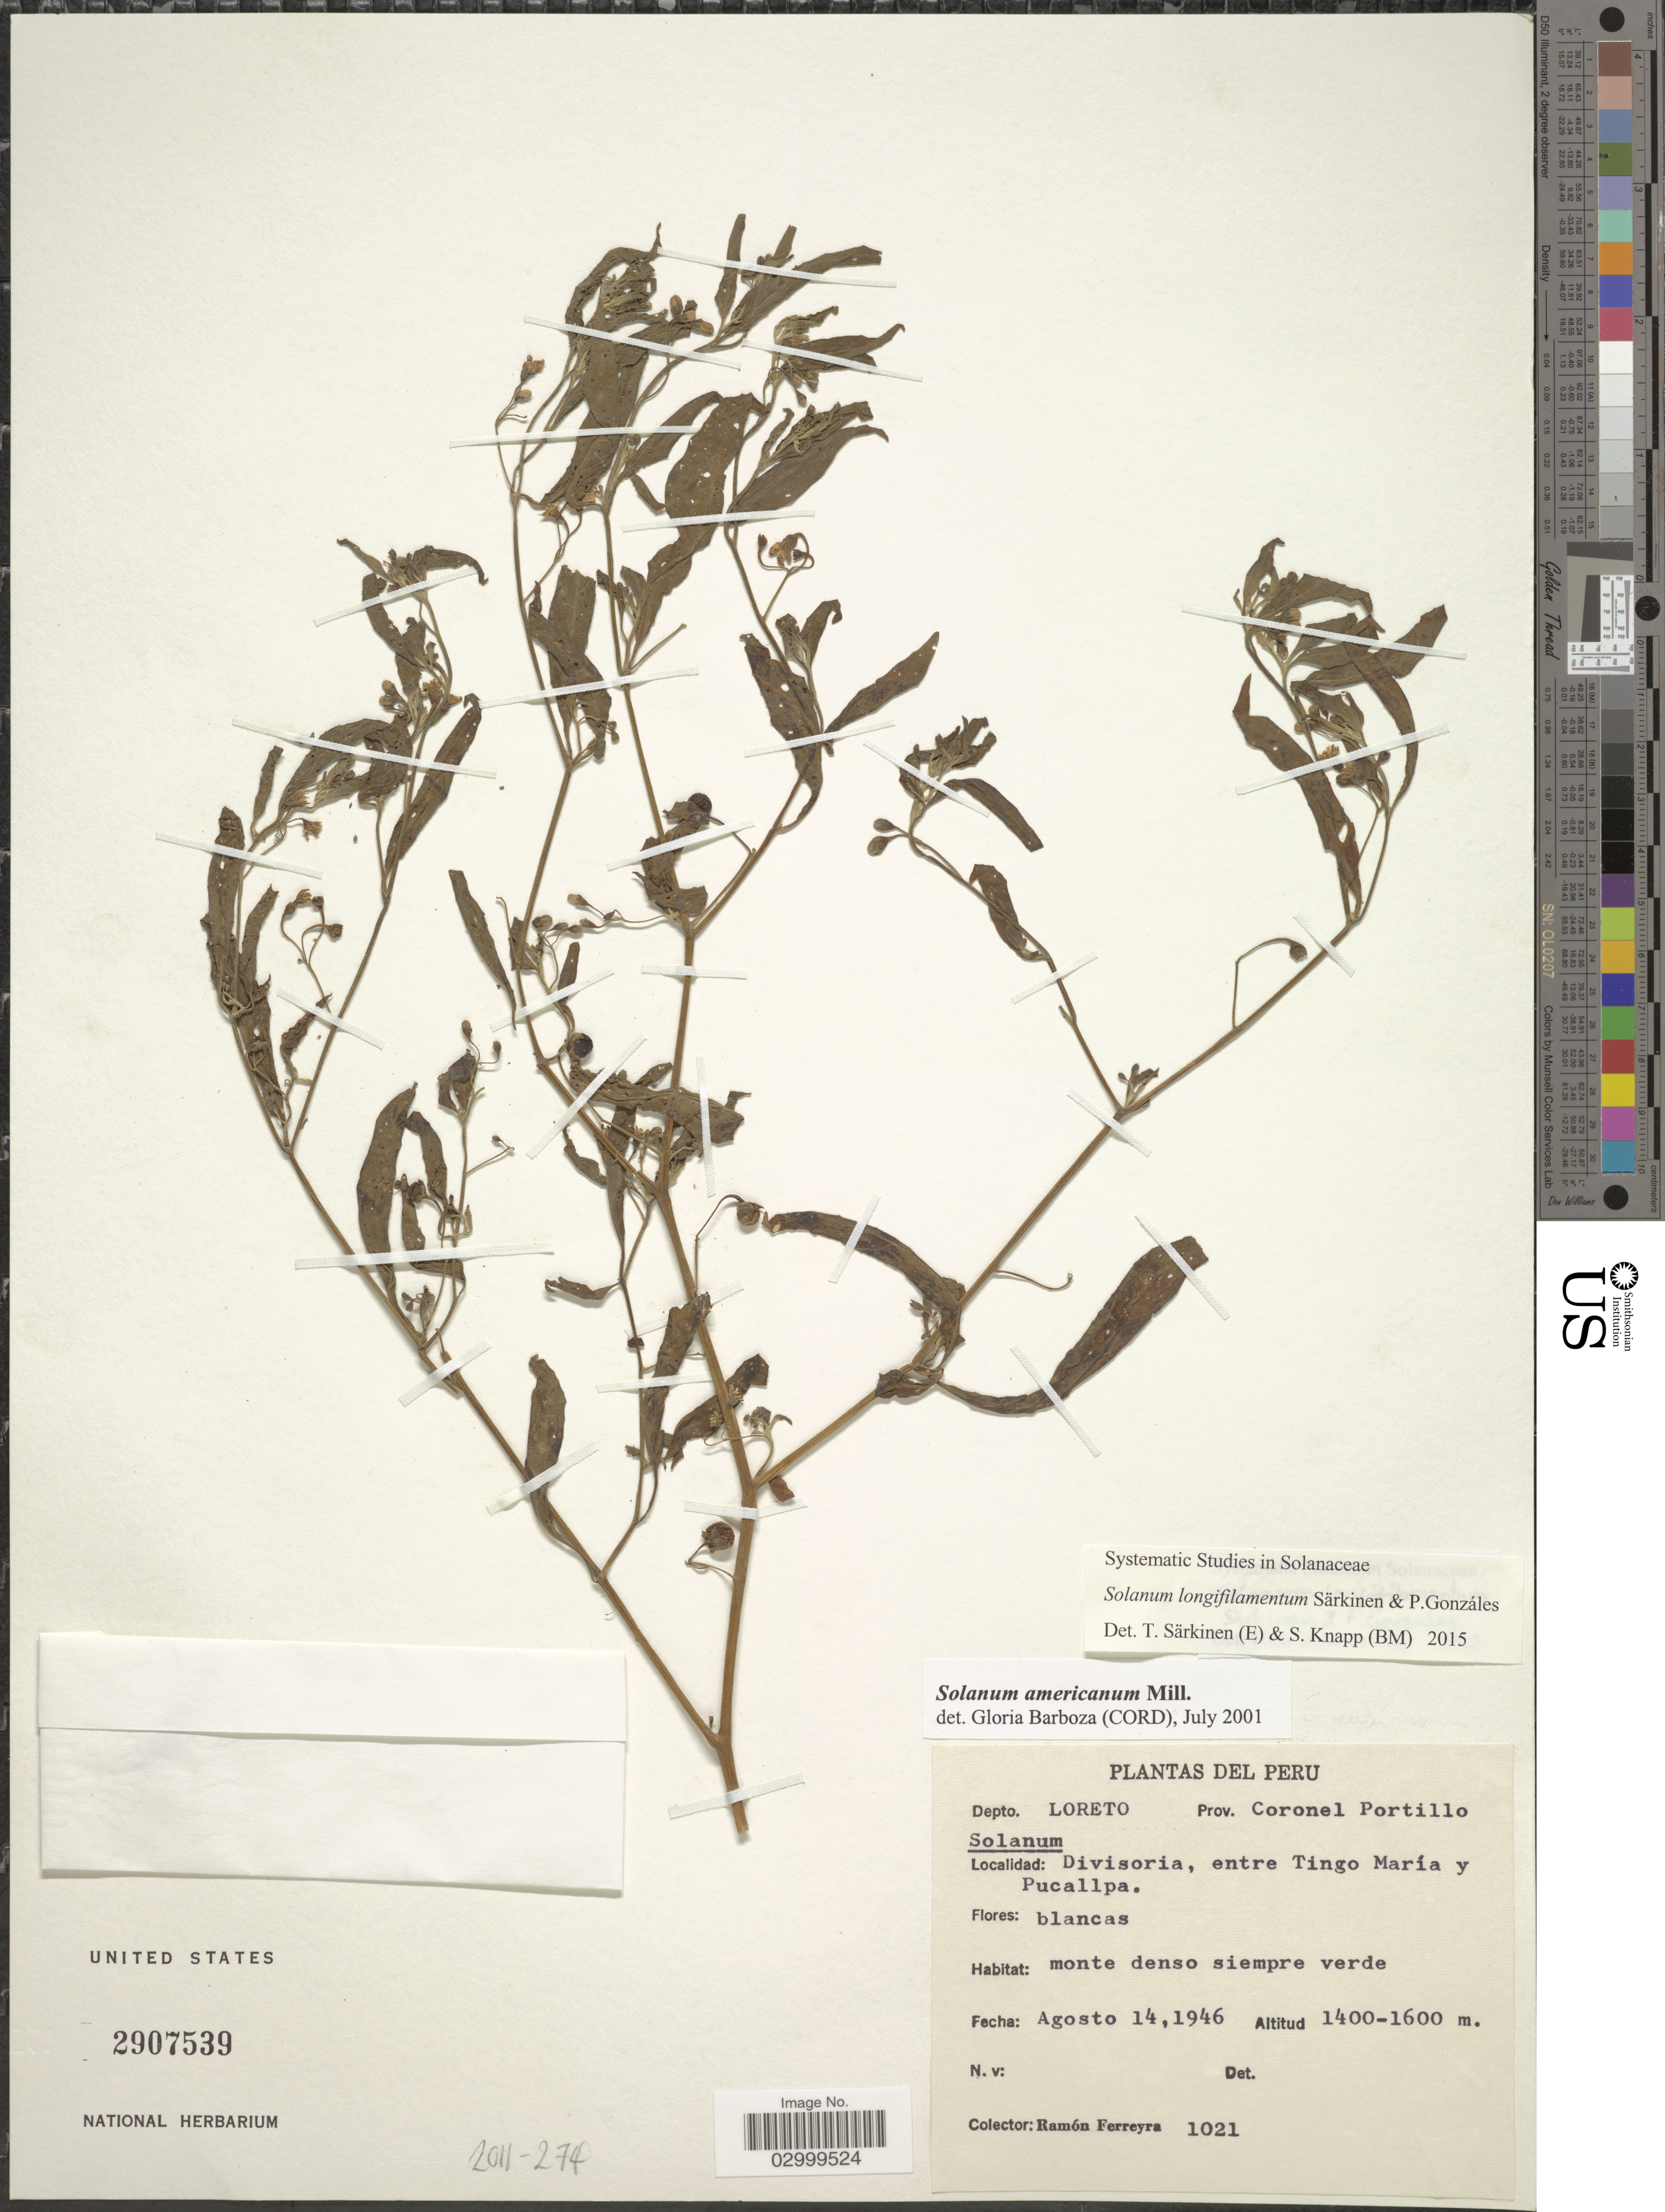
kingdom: Plantae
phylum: Tracheophyta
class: Magnoliopsida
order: Solanales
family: Solanaceae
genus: Solanum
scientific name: Solanum longifilamentum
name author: Särkinen & P. Gonzáles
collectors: R. A. Ferreyra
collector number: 1021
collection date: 1946-08-14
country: Peru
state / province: Loreto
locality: Depto. Loreto Prov. Coronel Portillo. Divisoria, entre Tingo María y Pucallpa.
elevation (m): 1400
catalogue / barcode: US 2907539